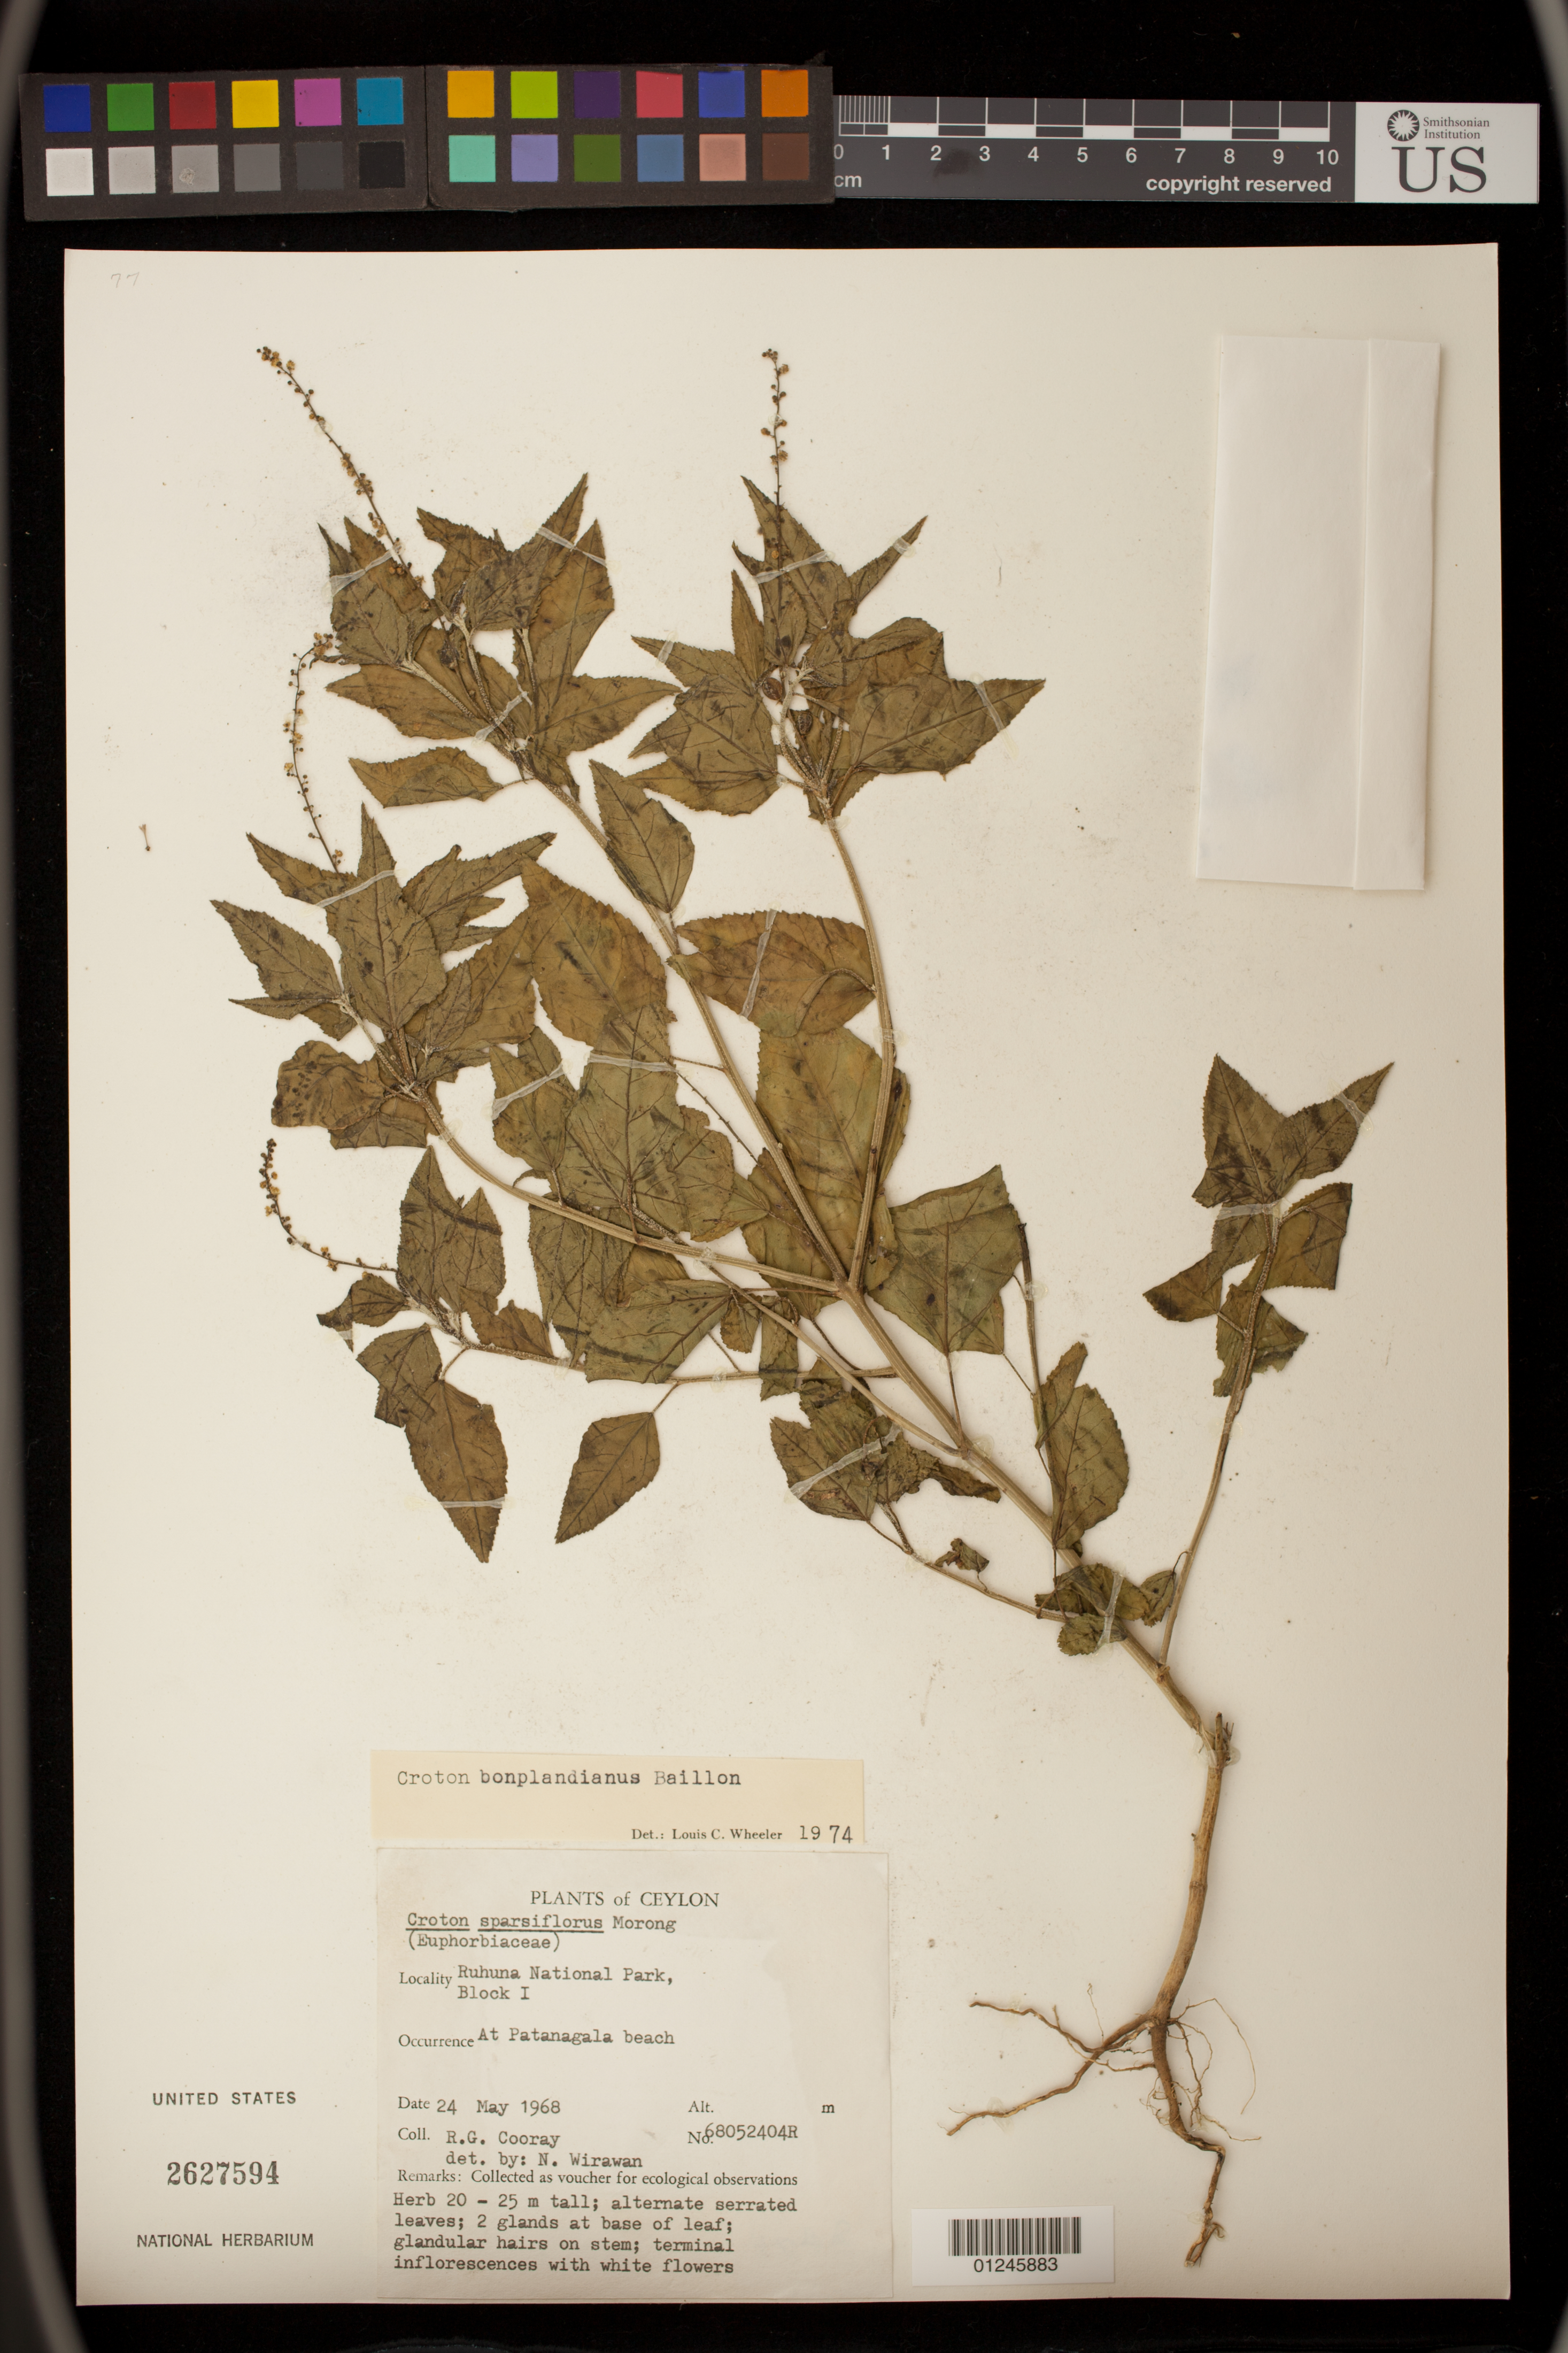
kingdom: Plantae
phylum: Tracheophyta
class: Magnoliopsida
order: Malpighiales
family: Euphorbiaceae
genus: Croton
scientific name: Croton bonplandianus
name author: Baill.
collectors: R. Cooray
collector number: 68052404R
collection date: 1968-05-24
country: Sri Lanka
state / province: Southern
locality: Ruhuna National Park, Block I.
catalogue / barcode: US 2627594